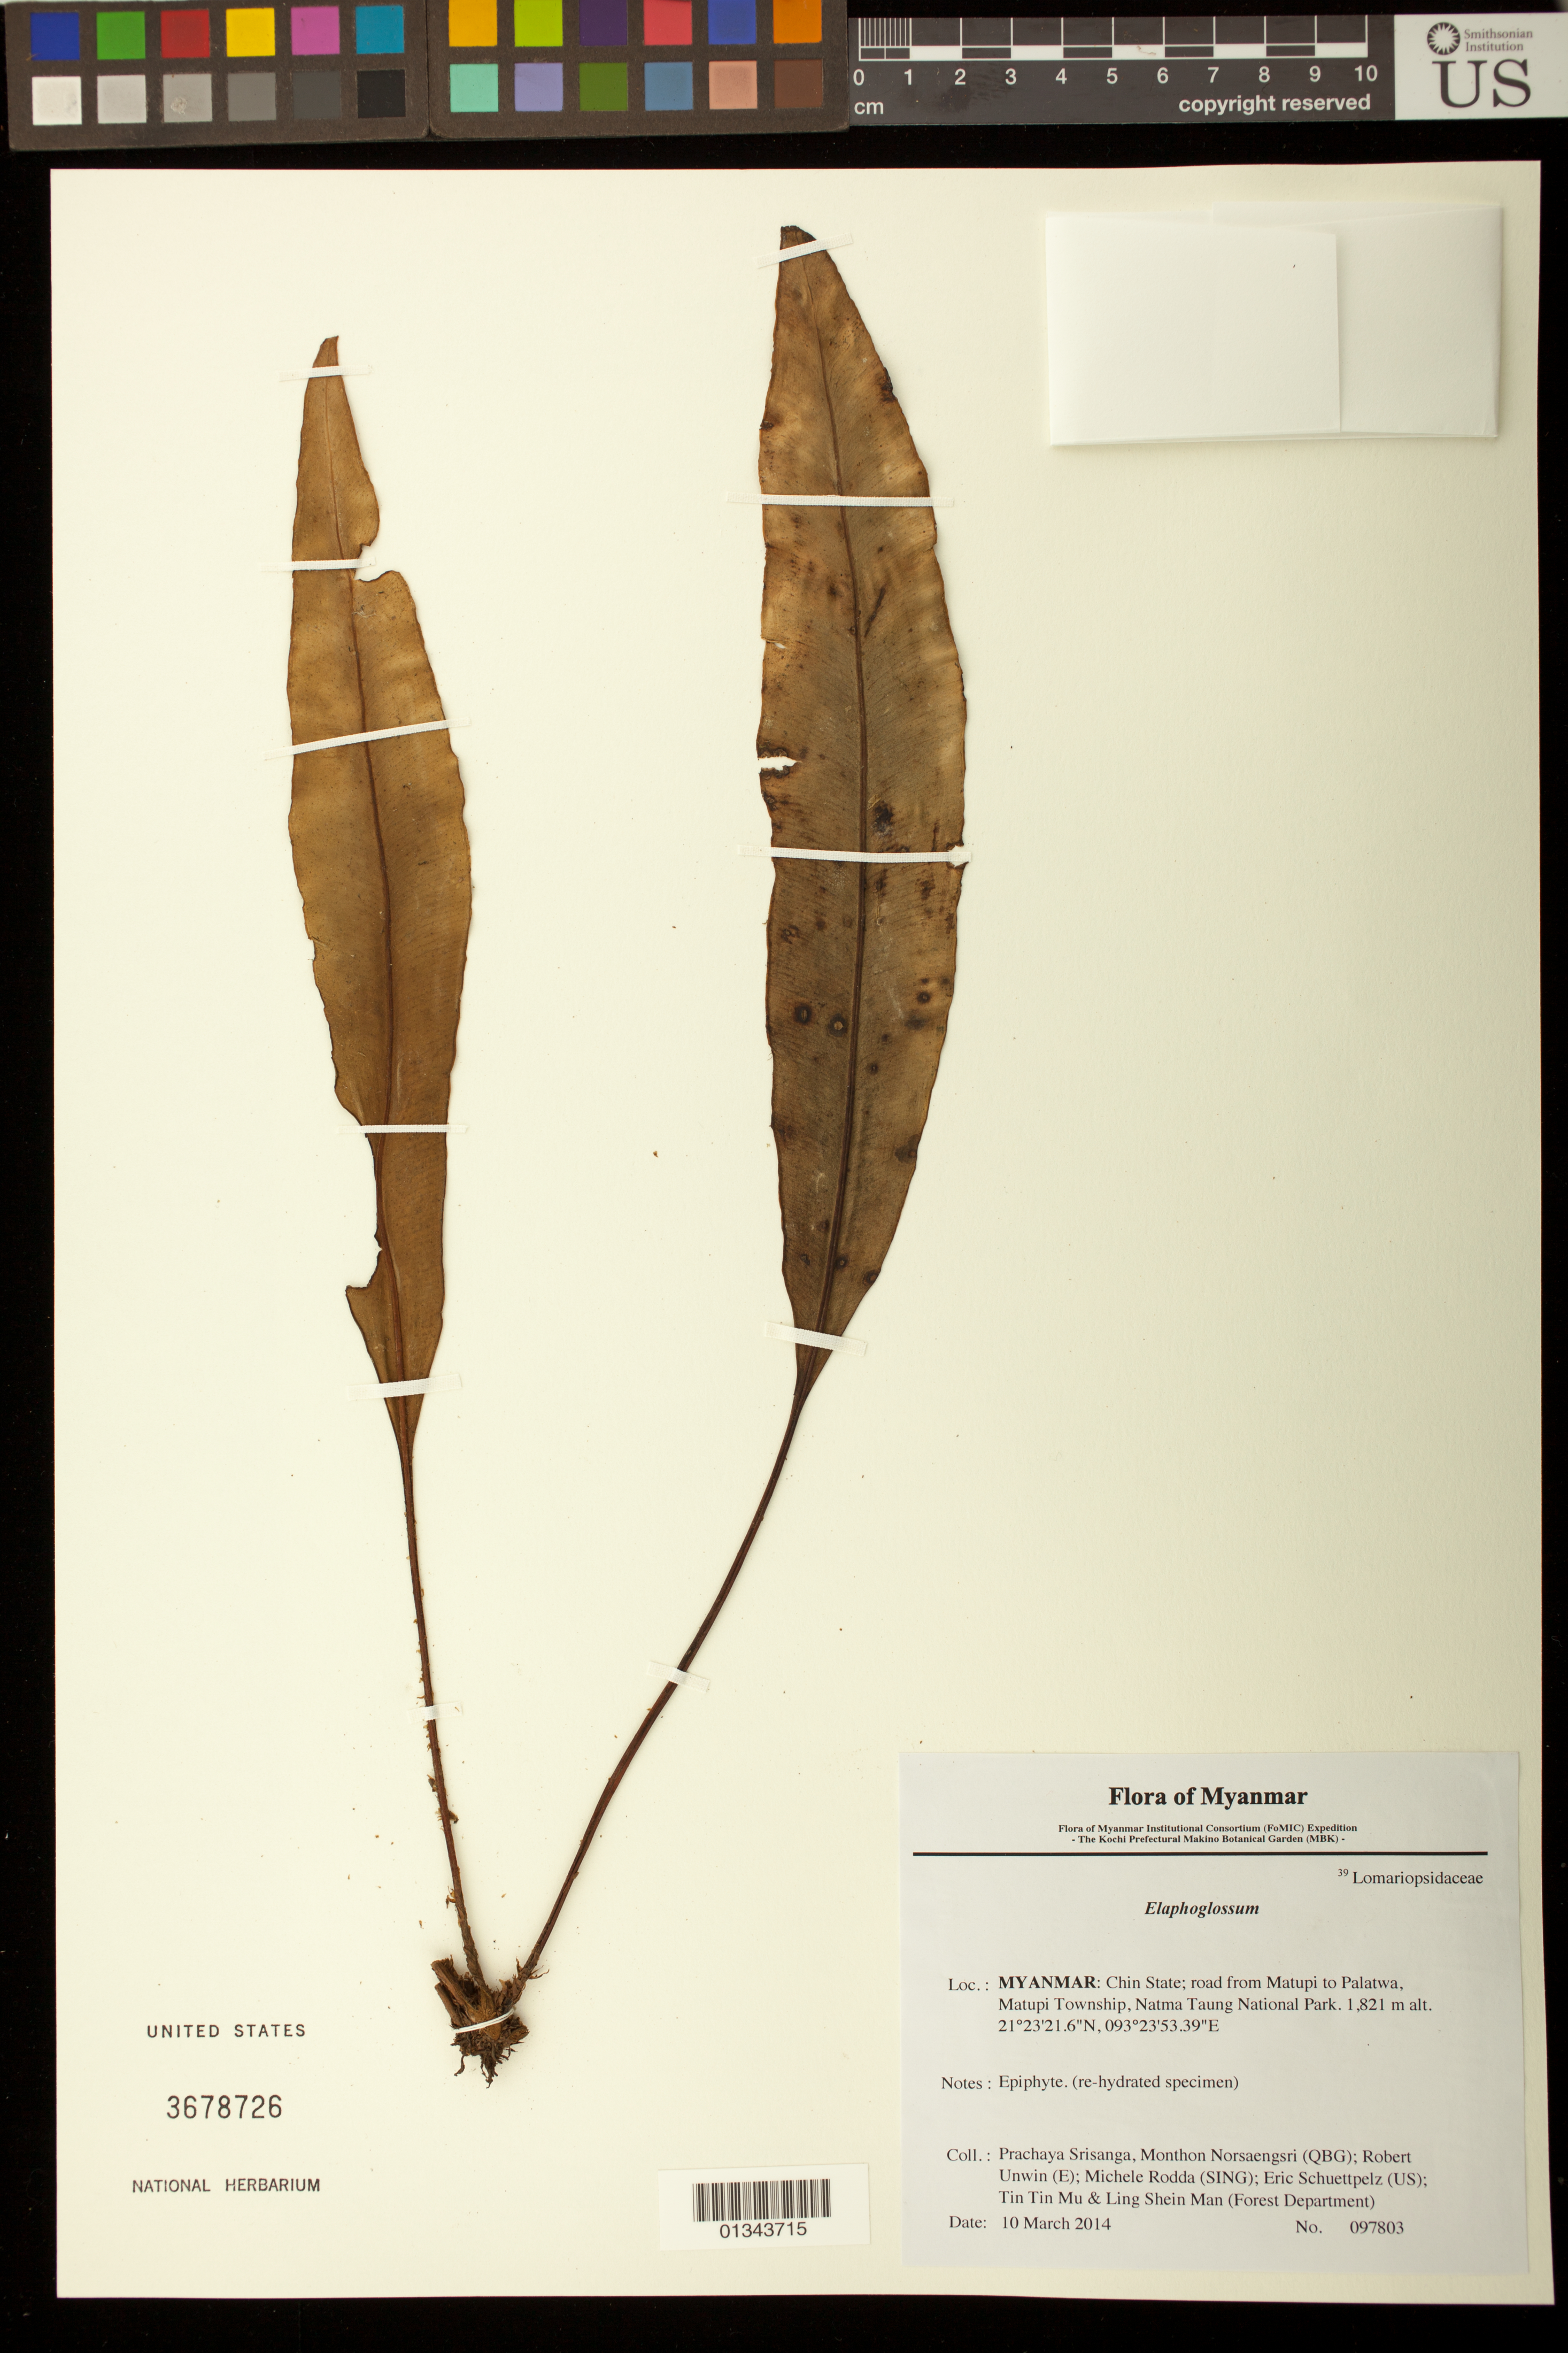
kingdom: Plantae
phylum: Tracheophyta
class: Polypodiopsida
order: Polypodiales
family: Dryopteridaceae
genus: Elaphoglossum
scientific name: Elaphoglossum sp.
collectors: P. Srisanga, M. Norsaengsri, R. Unwin, M. Rodda, E. Schuettpelz, Tin Tin Mu & Ling Shein Man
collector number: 97803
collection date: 2014-03-10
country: Myanmar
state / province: Chin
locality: Road from Matupi to Palatwa, Matupi Township, Natma Taung National Park.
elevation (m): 1821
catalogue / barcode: US 3678726